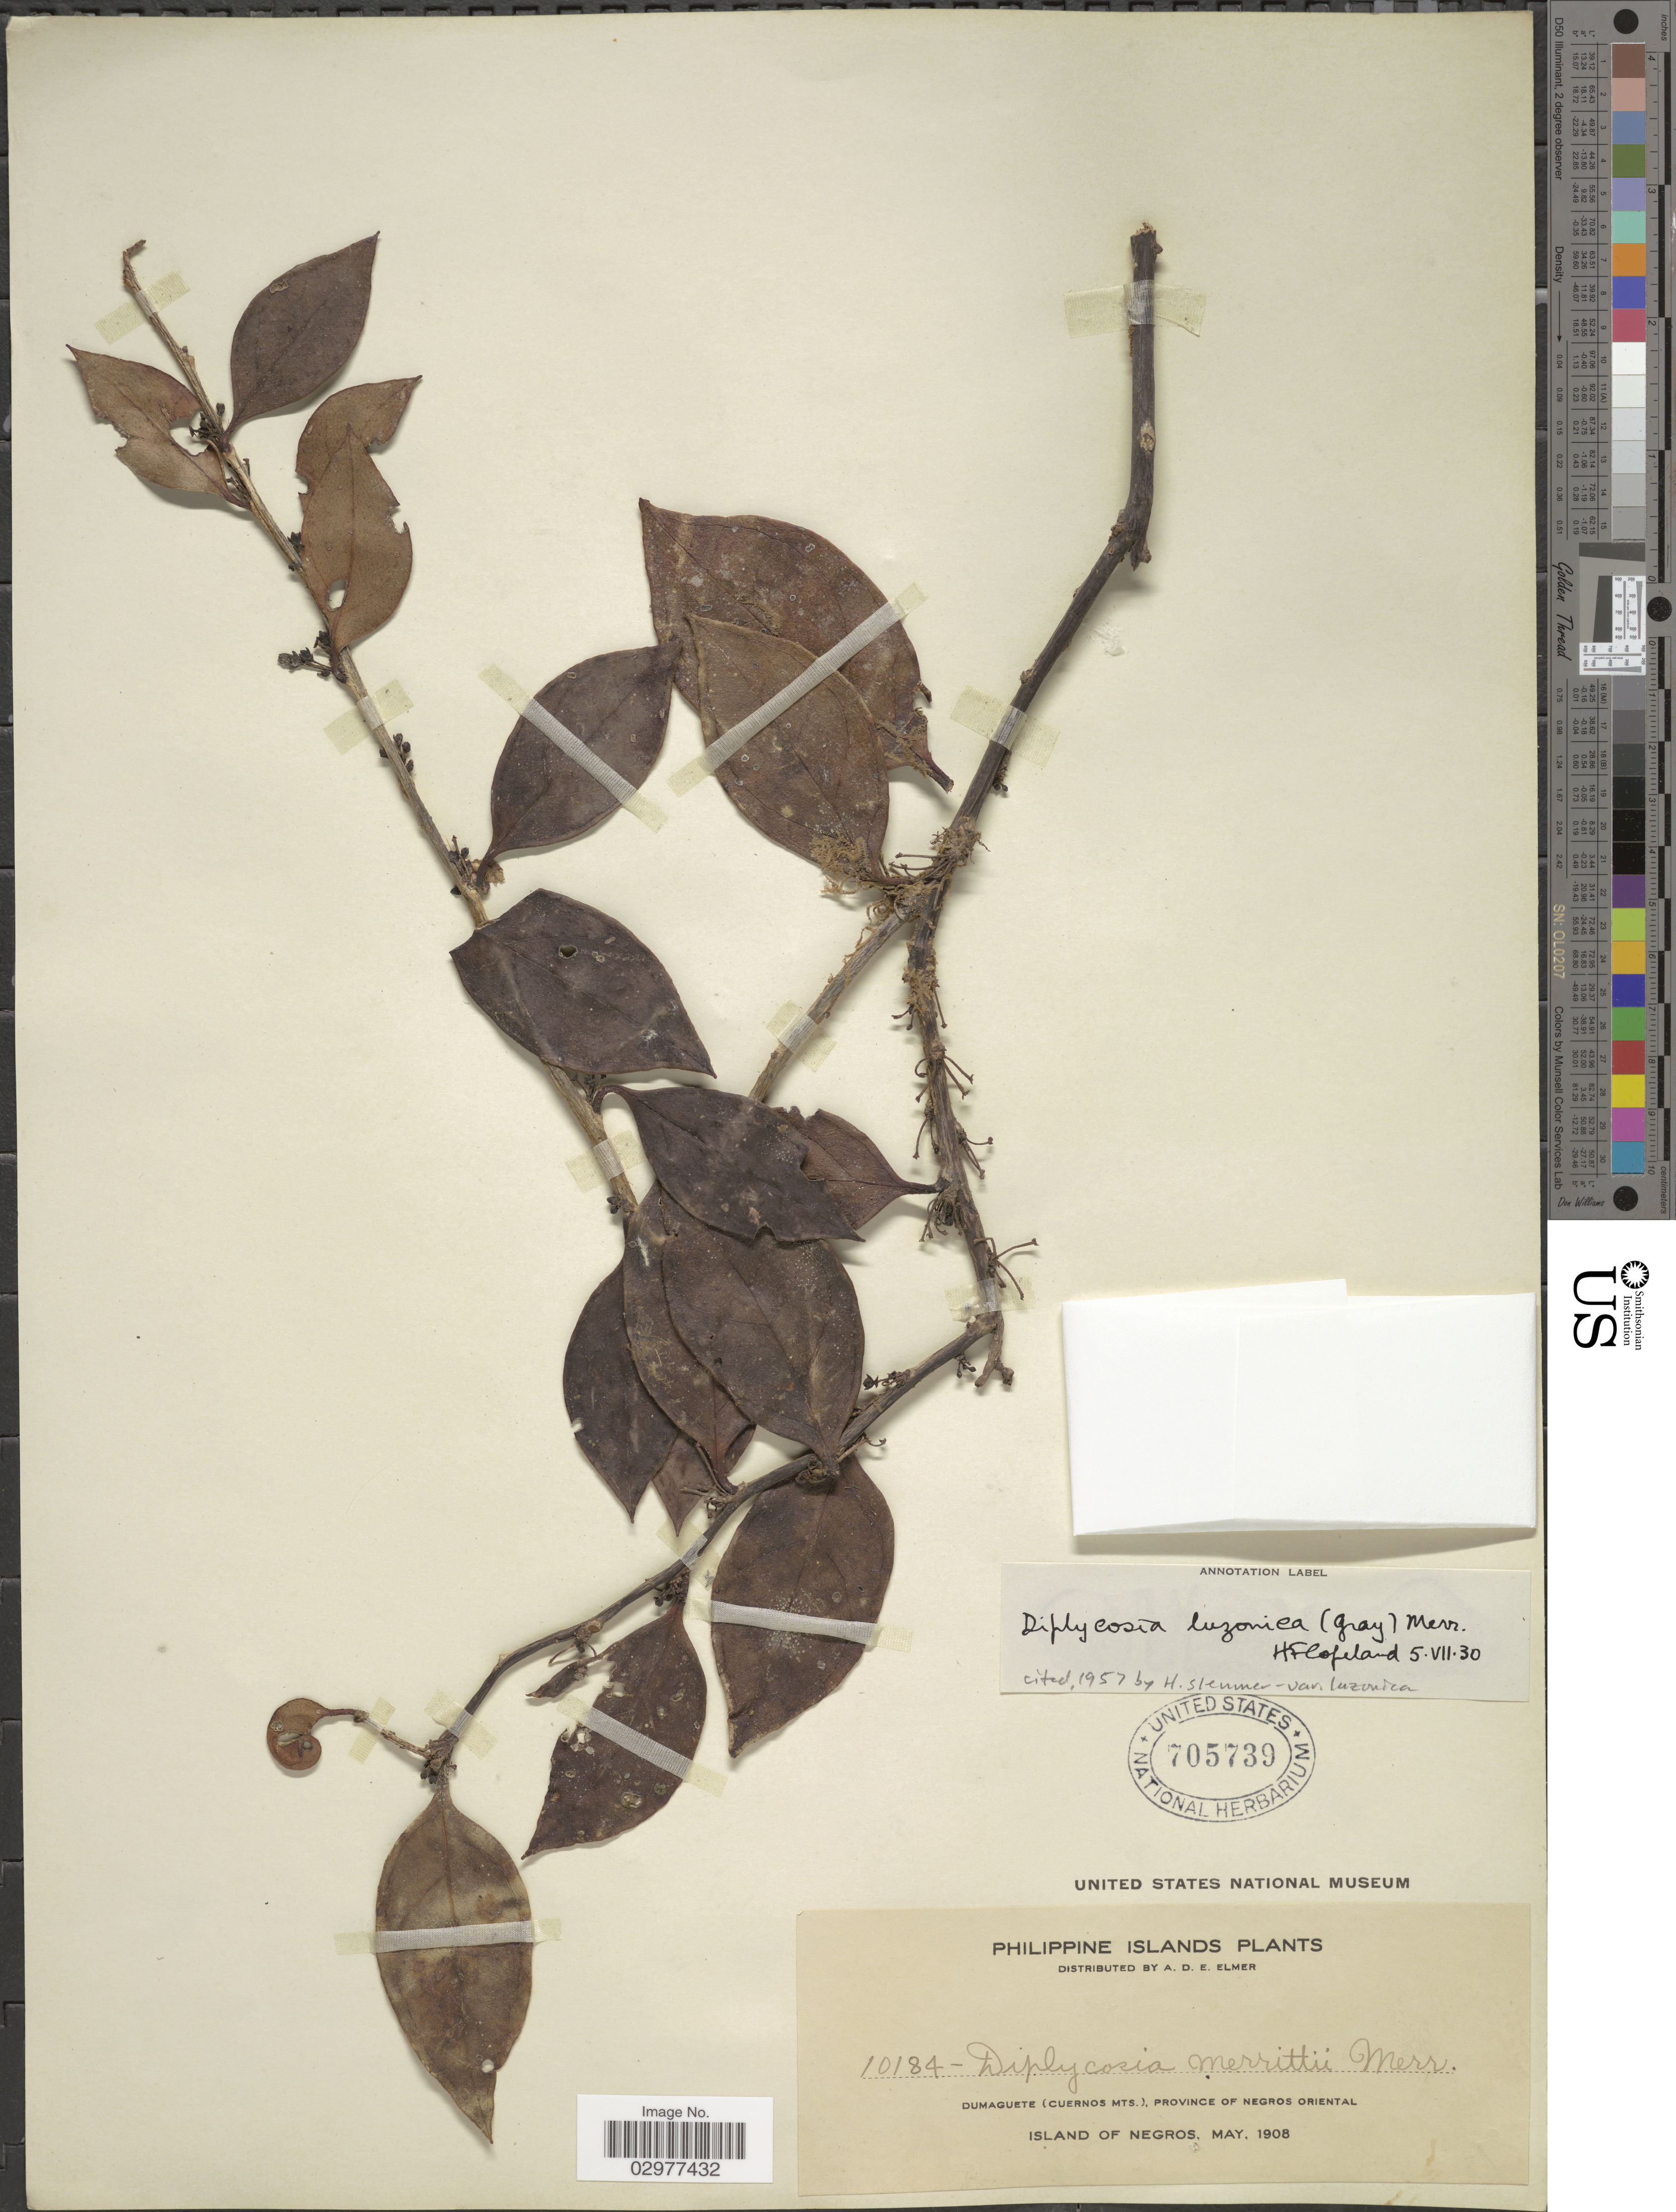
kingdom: Plantae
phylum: Tracheophyta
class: Magnoliopsida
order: Ericales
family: Ericaceae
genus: Diplycosia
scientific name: Diplycosia luzonica var. luzonica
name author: (A. Gray) Merr.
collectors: A. D. E. Elmer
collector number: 10184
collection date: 1908-05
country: Philippines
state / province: Central Visayas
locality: Philippine Islands. Dumagete (Cuernos Mts.), Province of Negros Oriental.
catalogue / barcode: US 705739